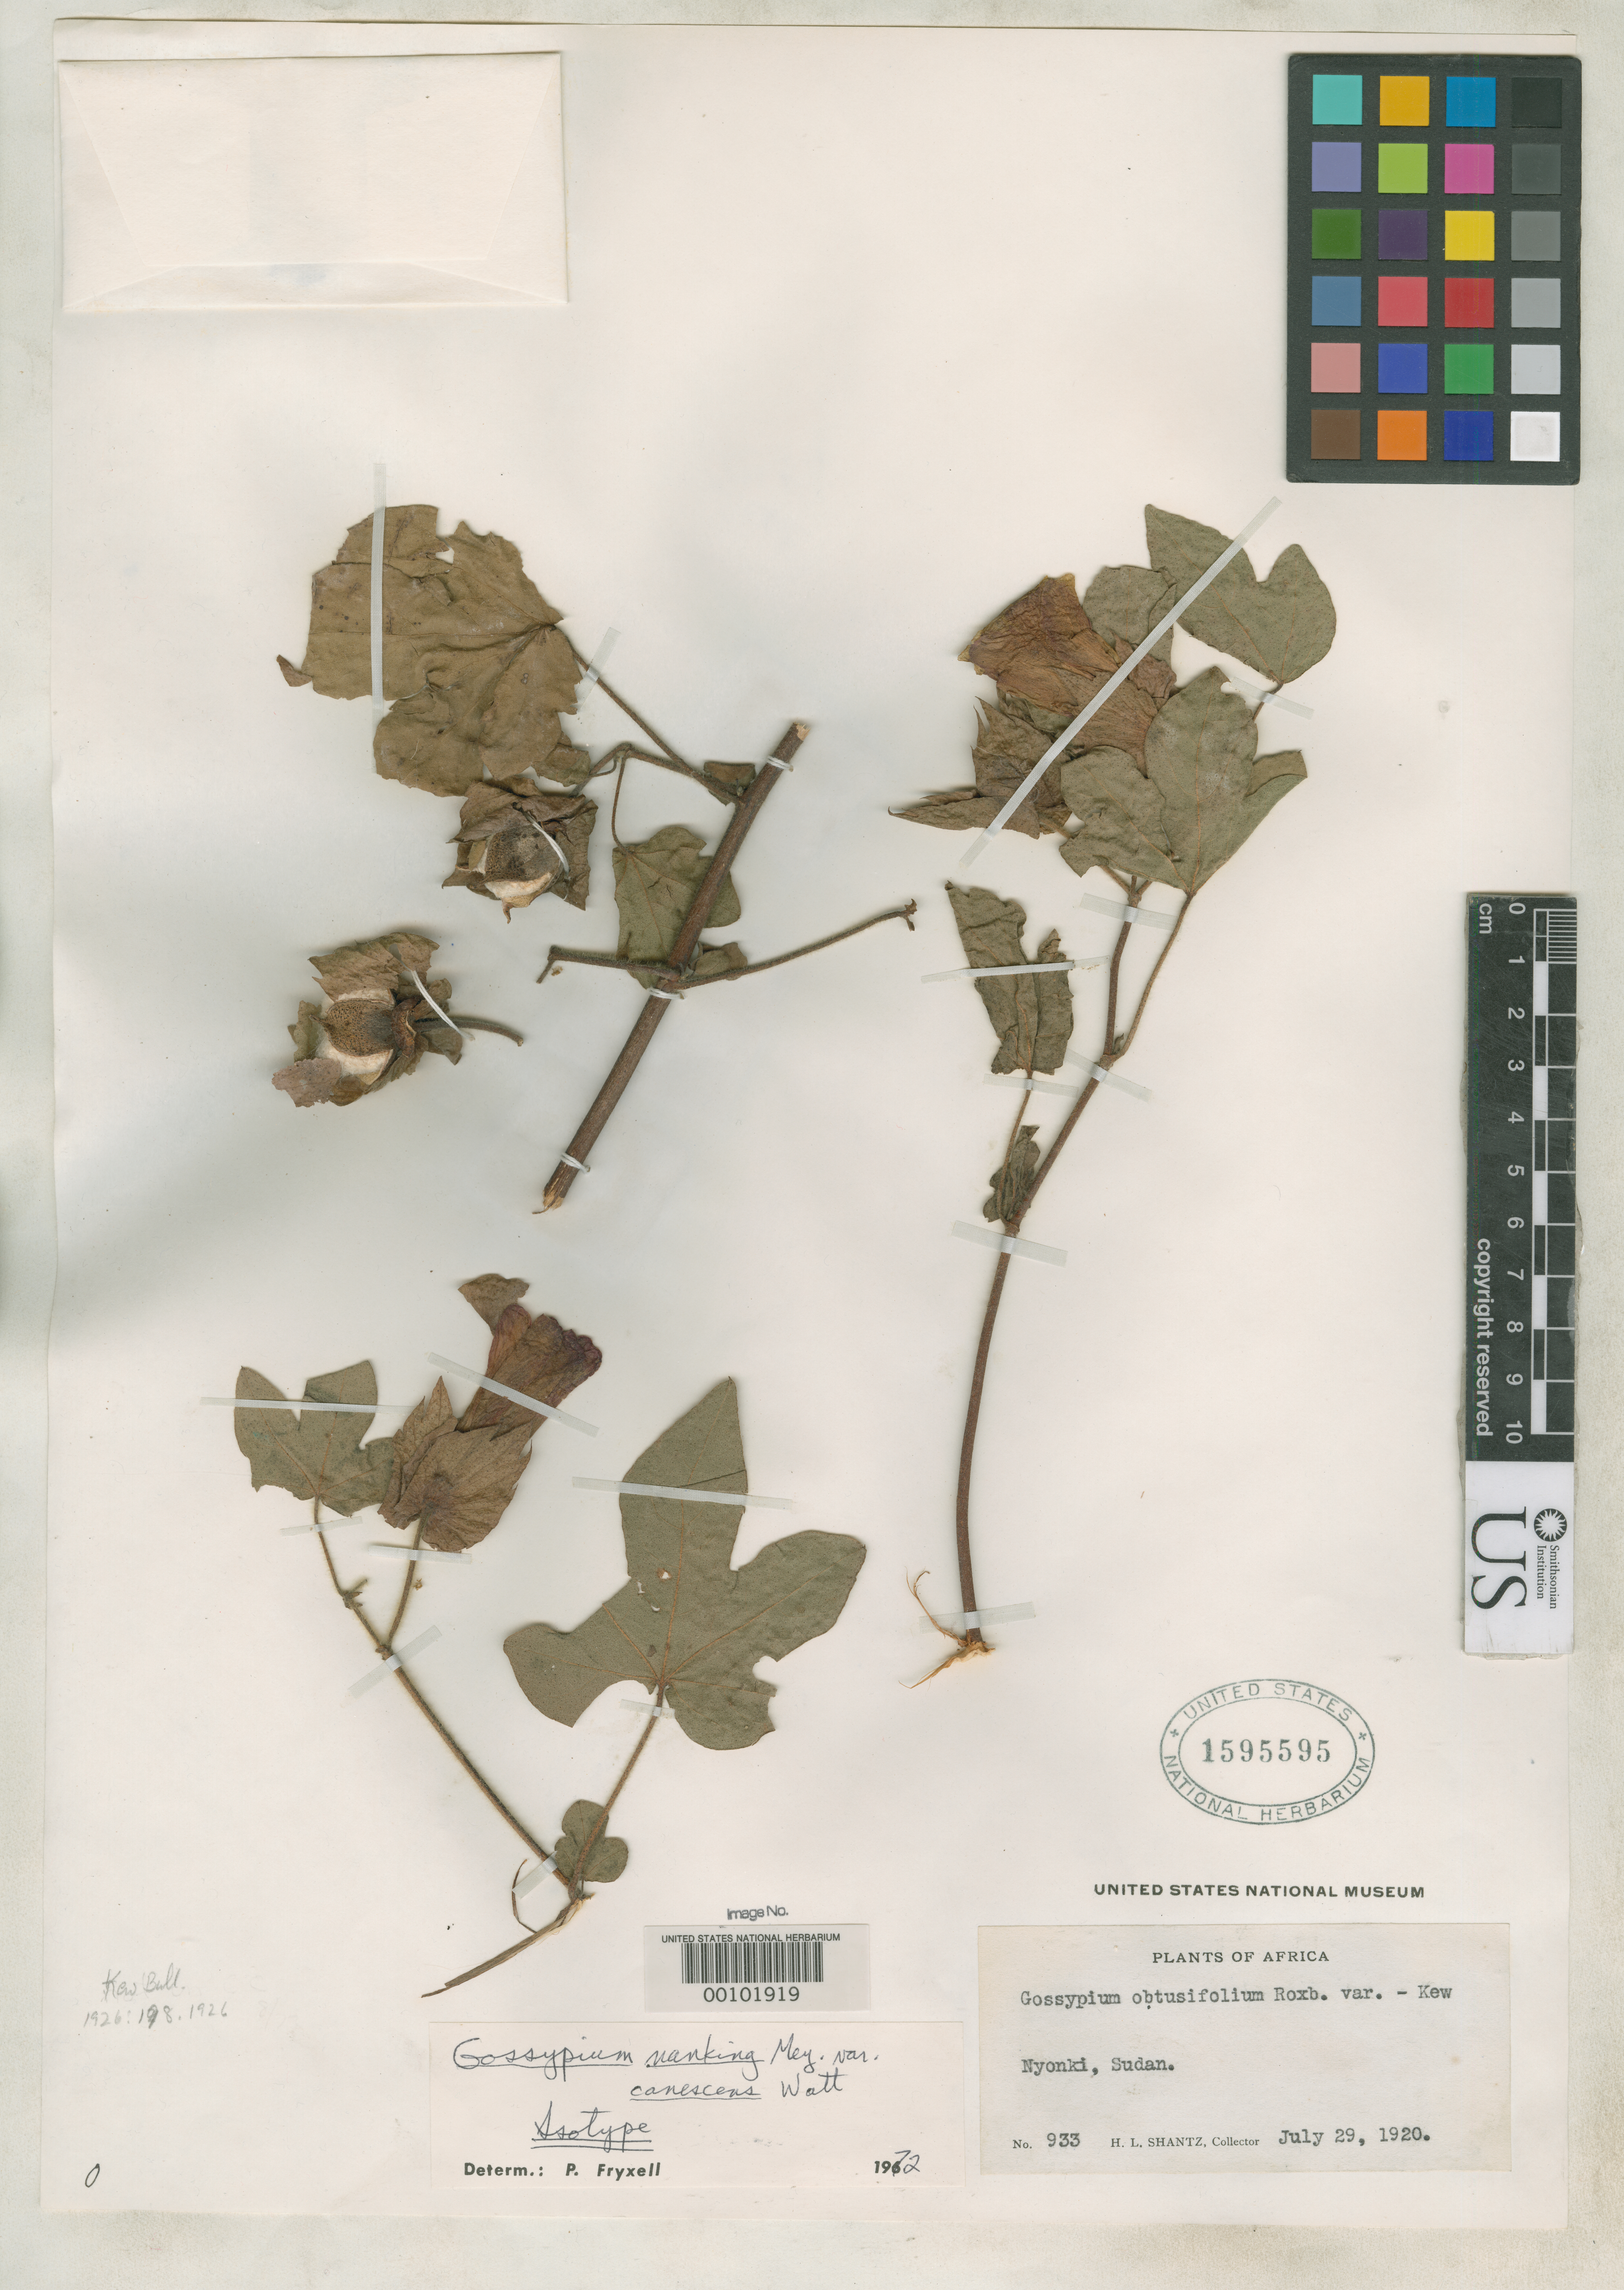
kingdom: Plantae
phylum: Tracheophyta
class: Magnoliopsida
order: Malvales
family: Malvaceae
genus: Gossypium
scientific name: Gossypium nanking var. canescens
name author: G. Watt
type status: Isotype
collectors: H. Shantz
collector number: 933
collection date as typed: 29 Jul 1920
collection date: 1920-07-29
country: Sudan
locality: Nyonki.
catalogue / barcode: US 1595595